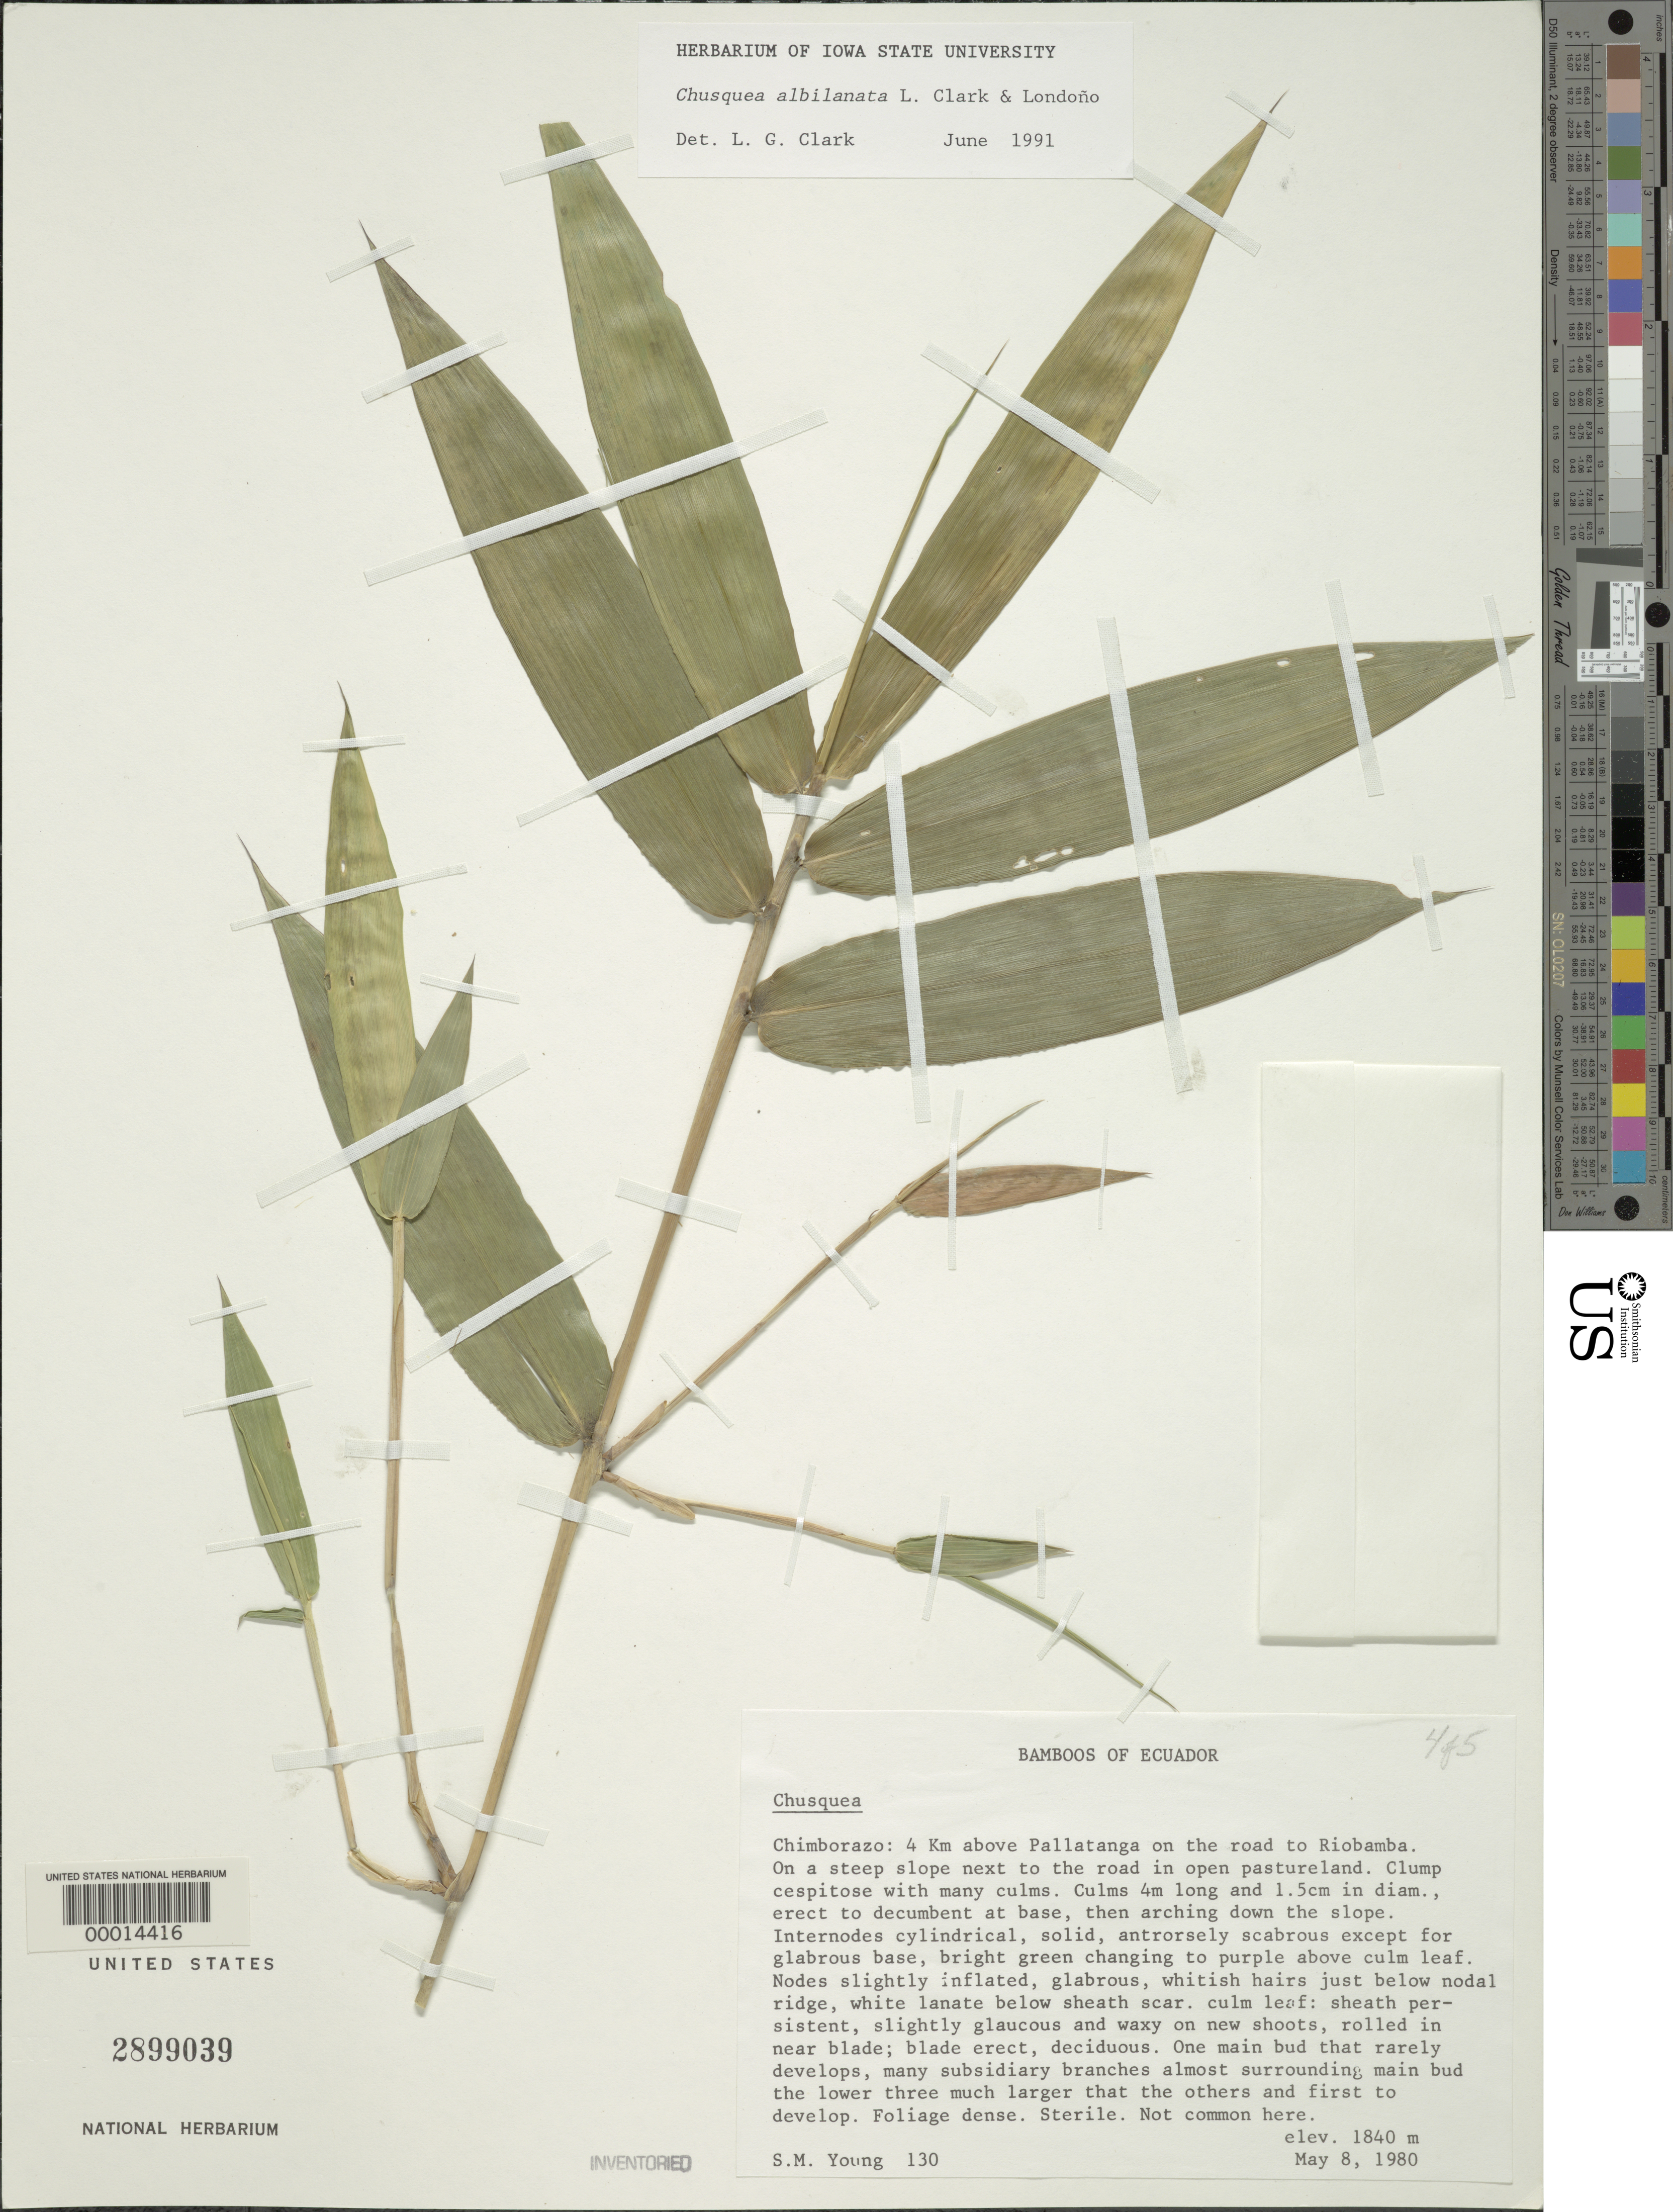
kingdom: Plantae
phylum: Tracheophyta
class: Liliopsida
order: Poales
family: Poaceae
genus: Chusquea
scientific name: Chusquea albilanata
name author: L.G. Clark & Londoño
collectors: S. Young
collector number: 130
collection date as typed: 08 May 1980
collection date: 1980-05-08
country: Ecuador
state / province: Chimborazo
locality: Pallatanga/Riobamba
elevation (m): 1840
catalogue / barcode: US 2899039